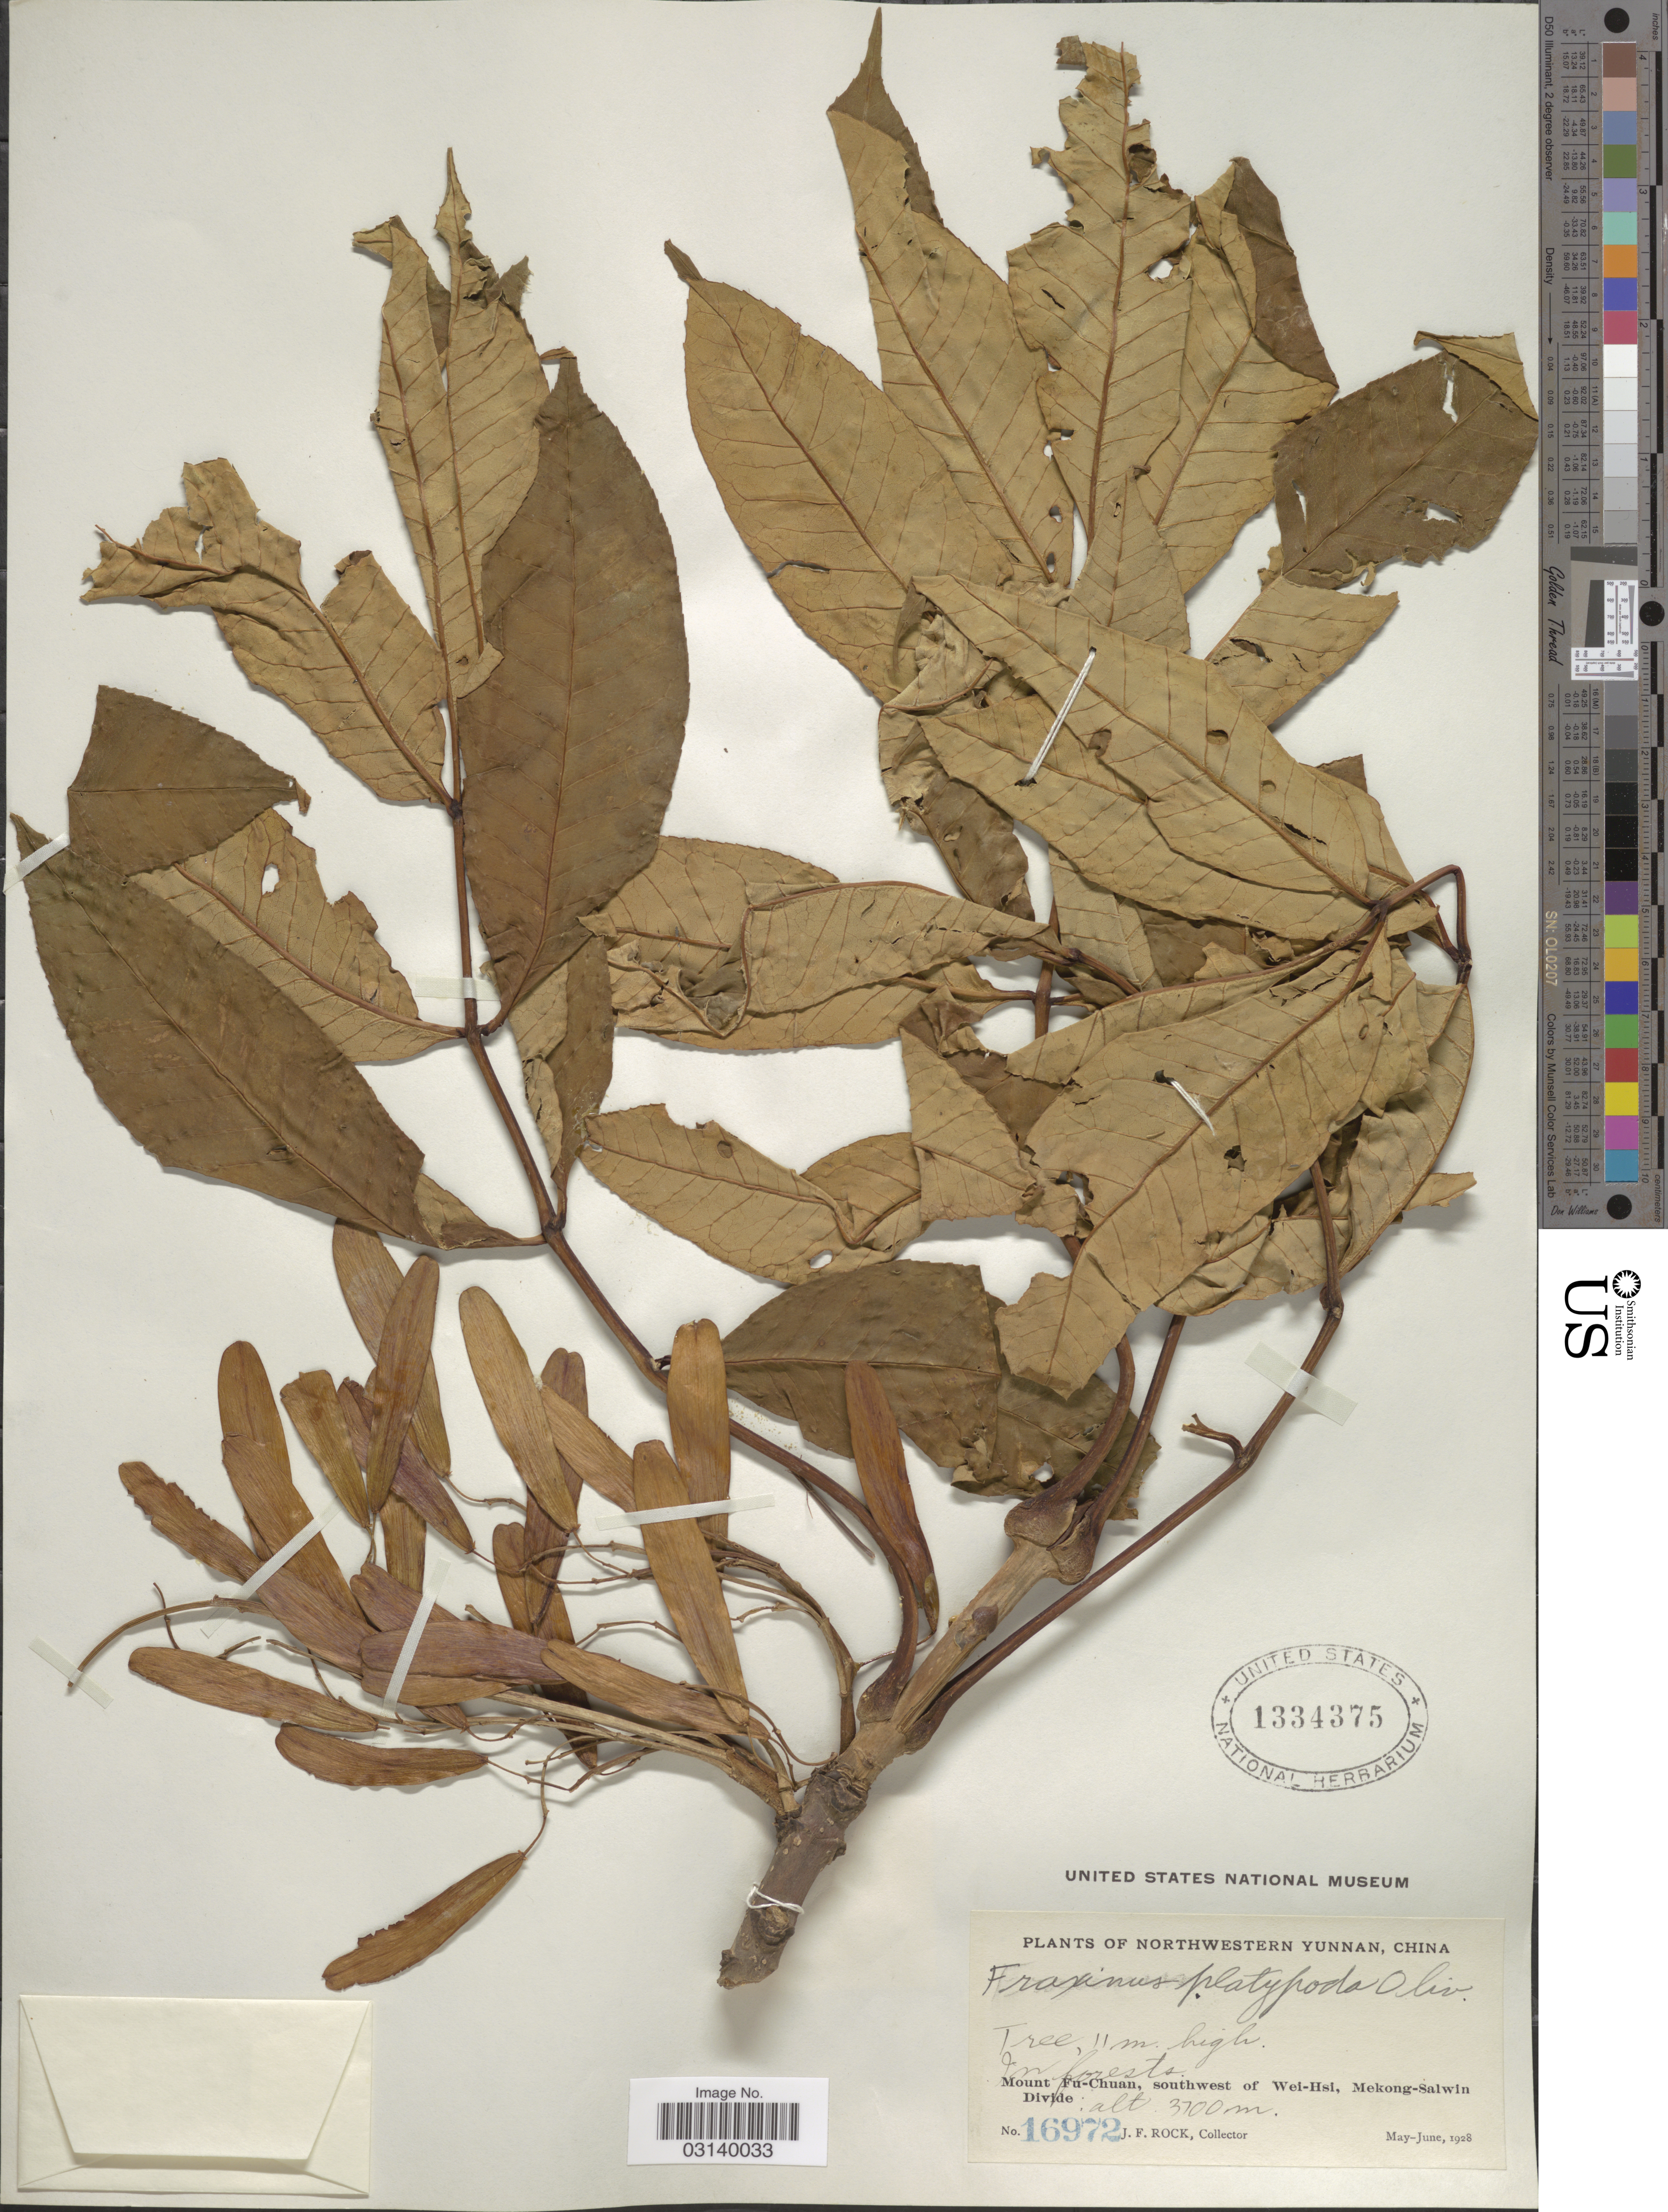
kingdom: Plantae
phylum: Tracheophyta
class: Magnoliopsida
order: Lamiales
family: Oleaceae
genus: Fraxinus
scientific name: Fraxinus spaethiana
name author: Lingelsh.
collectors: J. Rock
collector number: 16972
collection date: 1928-05/1928-06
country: China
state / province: Yunnan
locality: Northwestern Yunnan. Mount Fu-Chuan, southwest of Wei-Hsi, Mekong-Salwin Divide.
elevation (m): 3700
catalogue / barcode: US 1334375